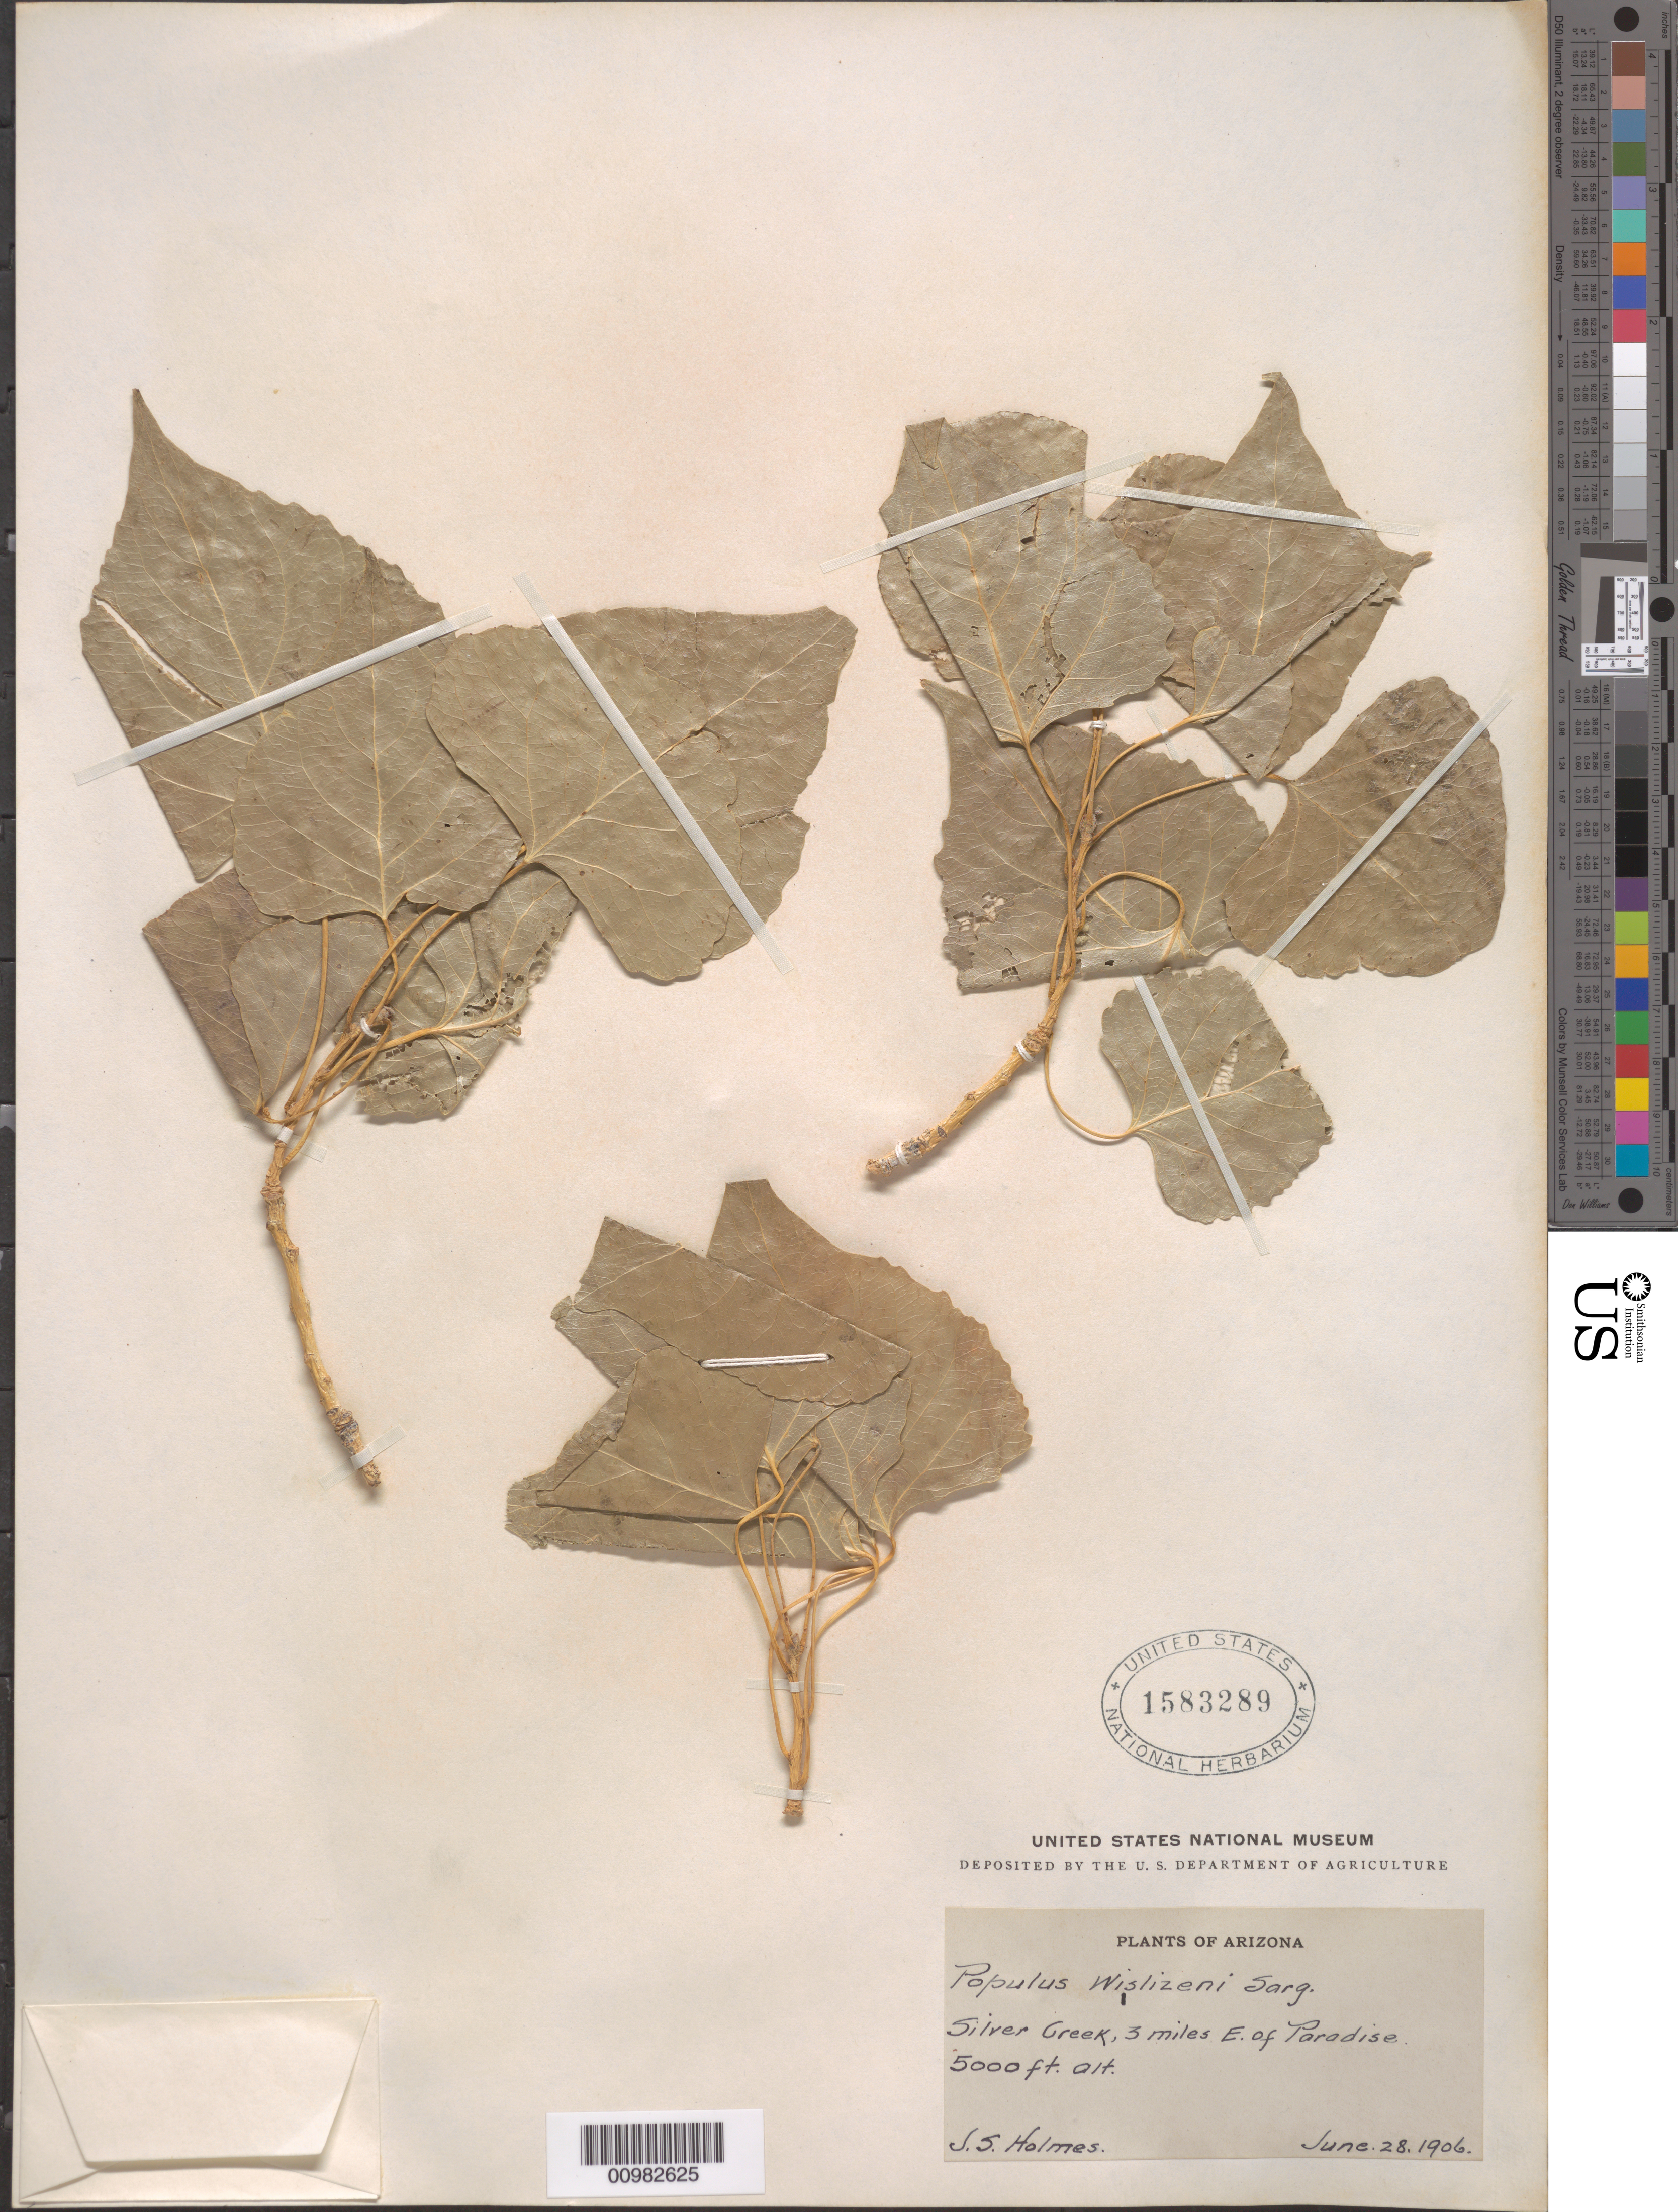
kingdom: Plantae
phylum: Tracheophyta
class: Magnoliopsida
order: Malpighiales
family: Salicaceae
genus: Populus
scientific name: Populus fremontii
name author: S. Watson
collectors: J. Holmes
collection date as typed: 28 Jun 1906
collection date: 1906-06-28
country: United States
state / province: Arizona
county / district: Navajo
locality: Silver Creek, 3 miles east of Paradise.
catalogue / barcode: US 1583289